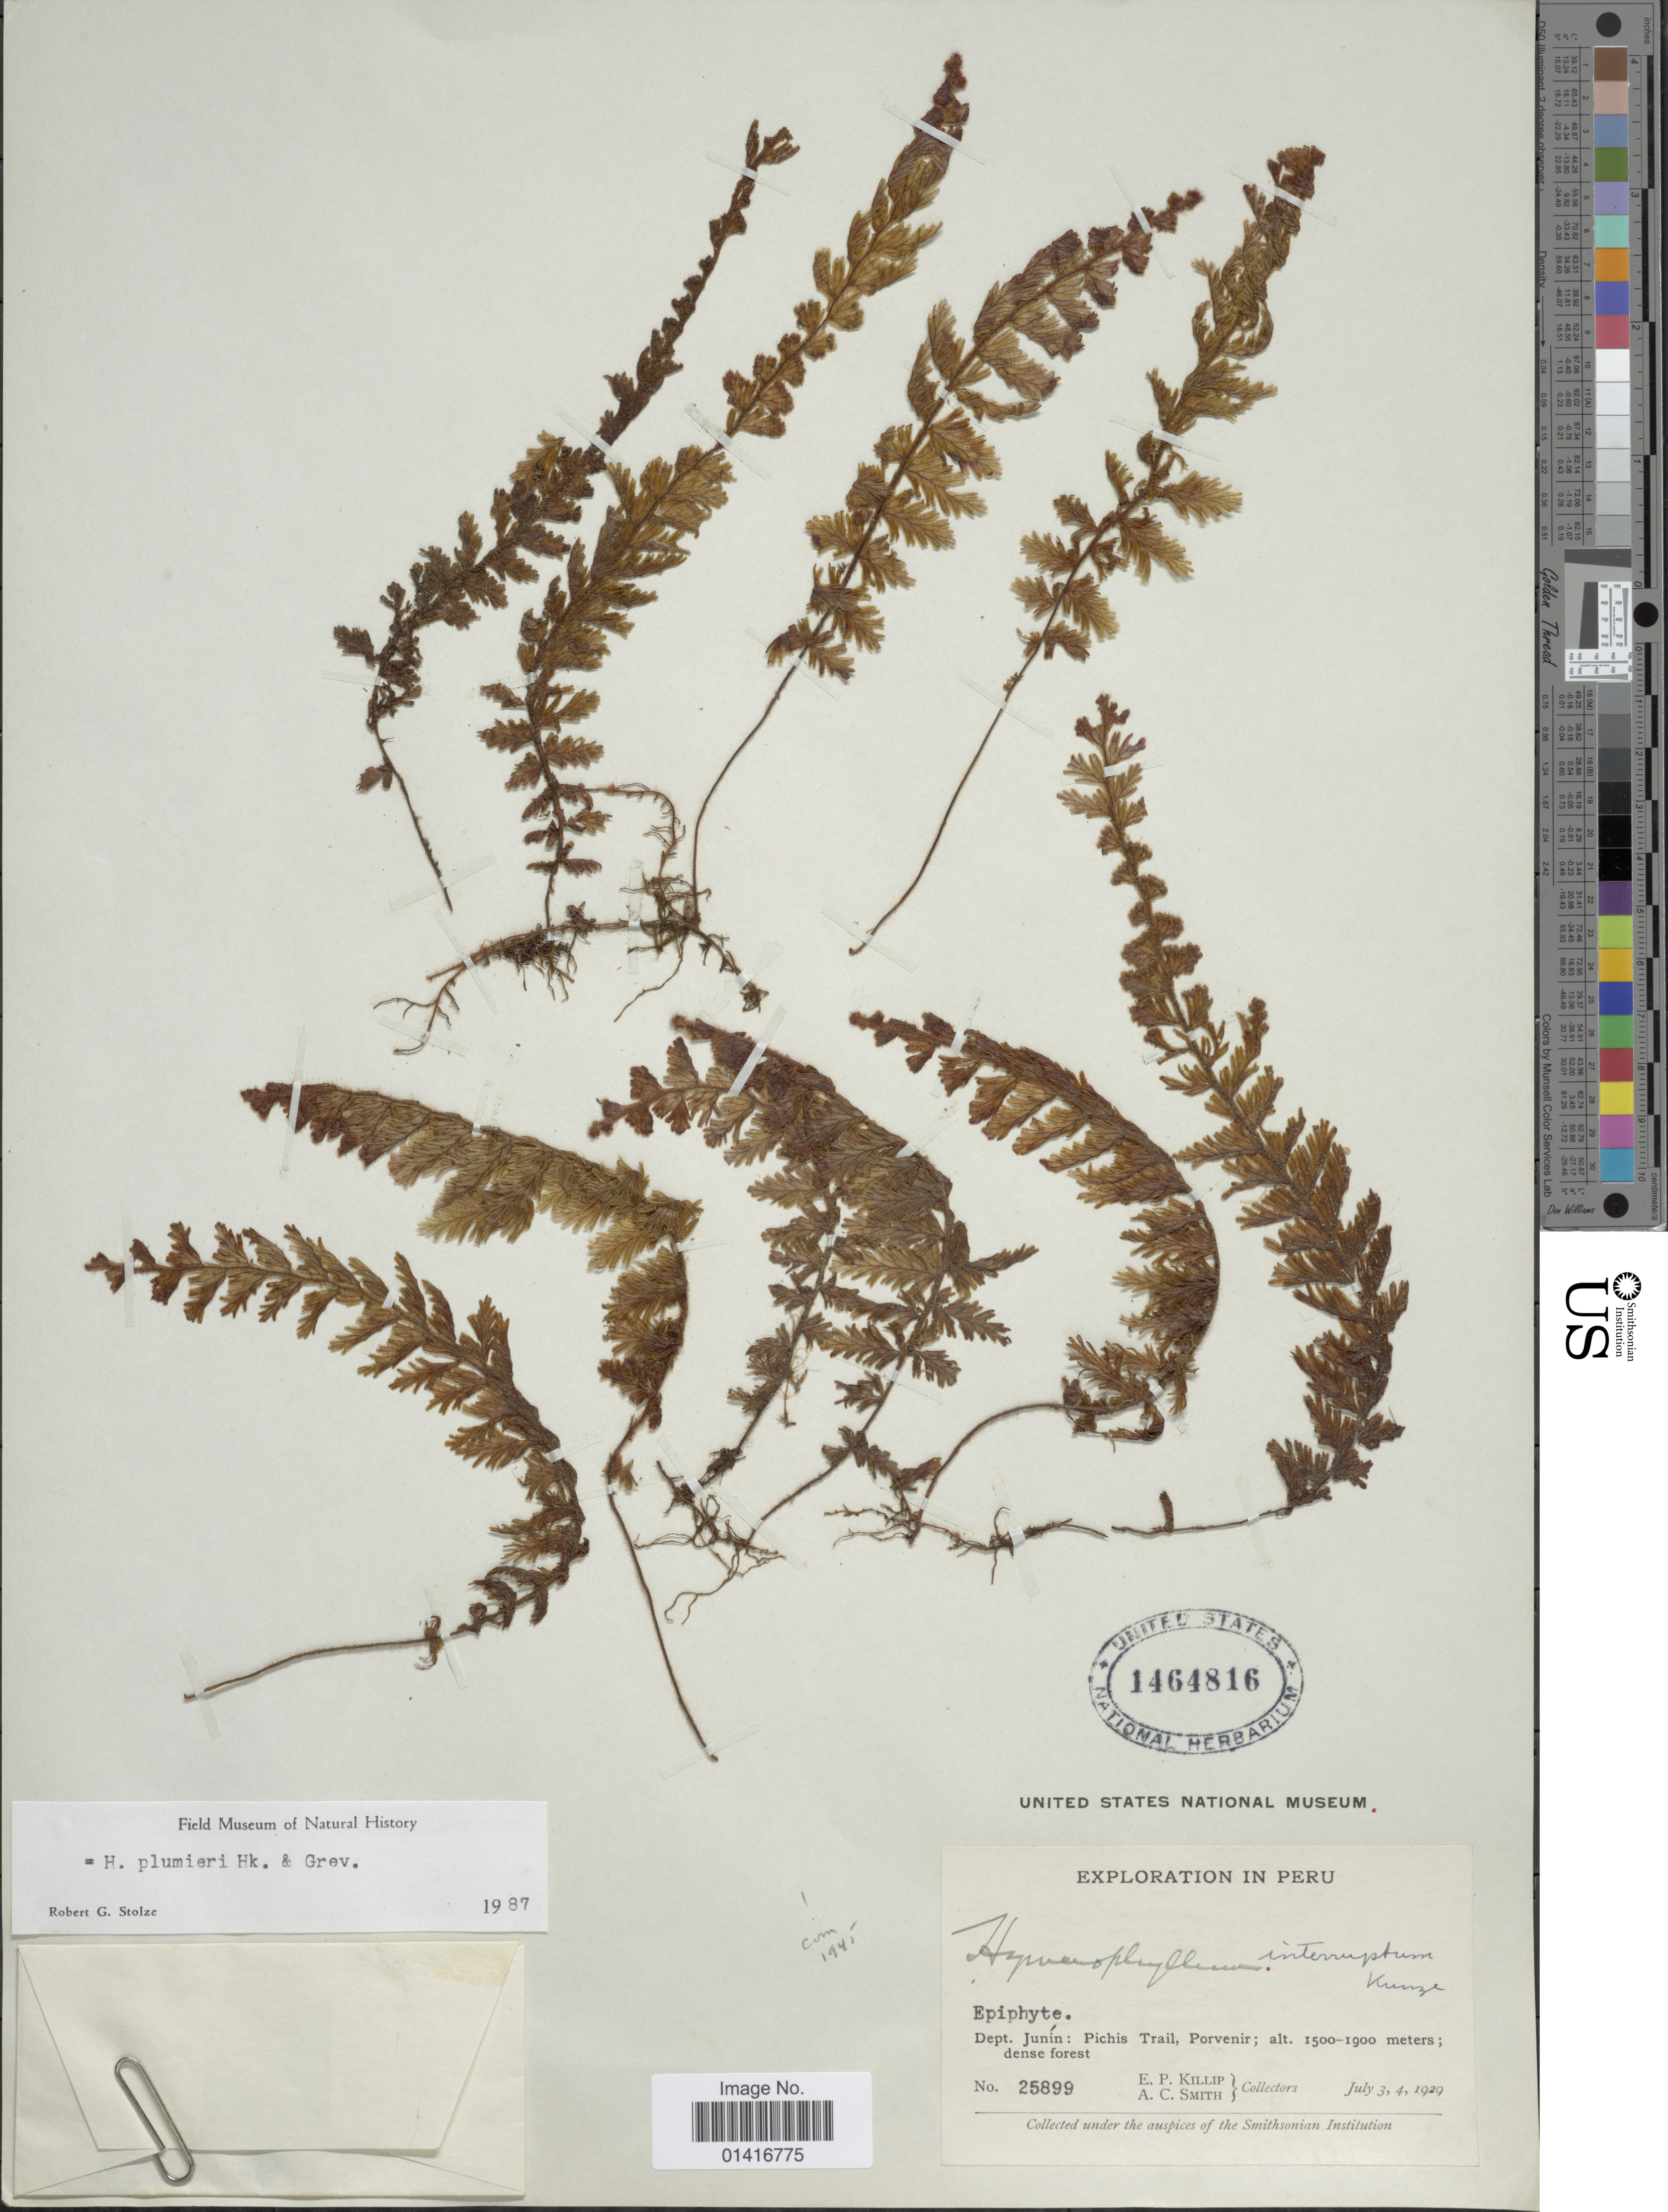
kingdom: Plantae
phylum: Tracheophyta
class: Polypodiopsida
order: Hymenophyllales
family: Hymenophyllaceae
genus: Hymenophyllum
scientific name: Hymenophyllum plumieri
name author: Hook. & Grev.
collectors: E. P. Killip & A. C. Smith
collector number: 25899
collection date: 1929-07-03/1929-07-04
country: Peru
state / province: Junín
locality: Dept. Junin: Pichis Trail, Porvenir, dense forest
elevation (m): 1500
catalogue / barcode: US 1464816